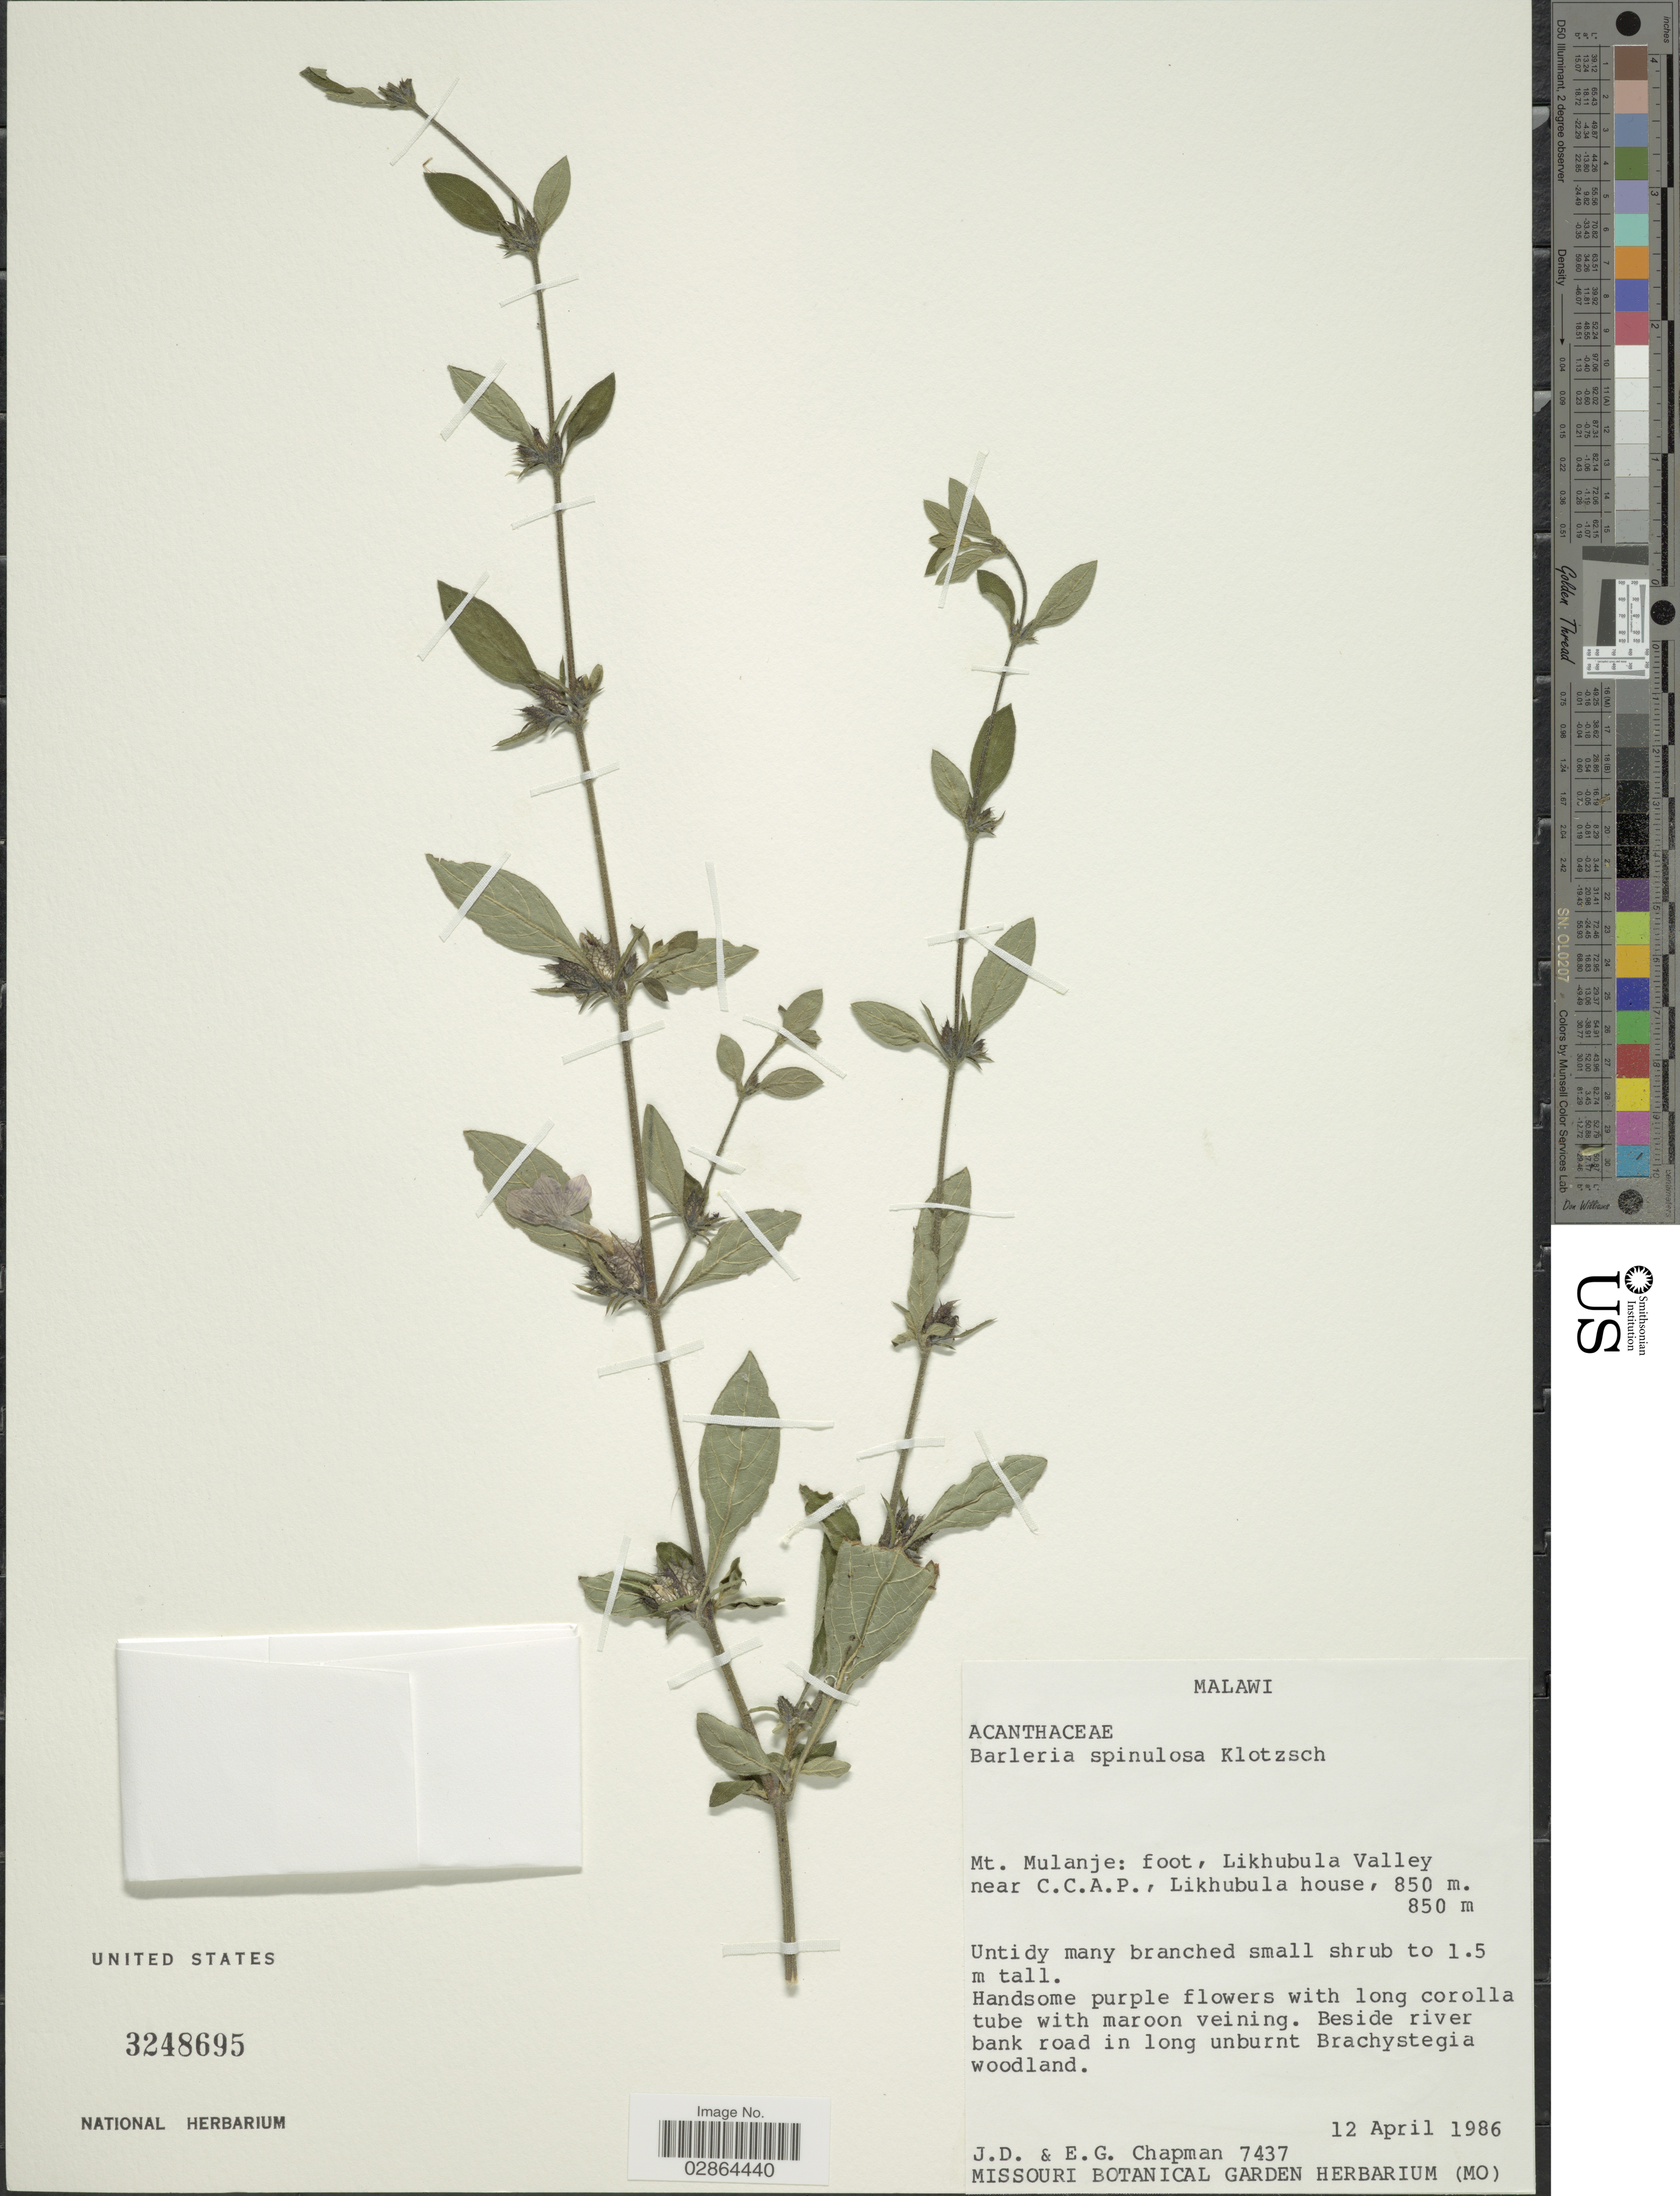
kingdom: Plantae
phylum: Tracheophyta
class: Magnoliopsida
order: Lamiales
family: Acanthaceae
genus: Barleria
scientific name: Barleria spinulosa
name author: Klotzsch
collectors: J. D. Chapman & E. Chapman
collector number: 7437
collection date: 1986-04-12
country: Malawi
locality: Mt. Mulanje, foot, Likhubula Valley near C.C.A.P., Likhubula house.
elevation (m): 850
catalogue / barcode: US 3248695